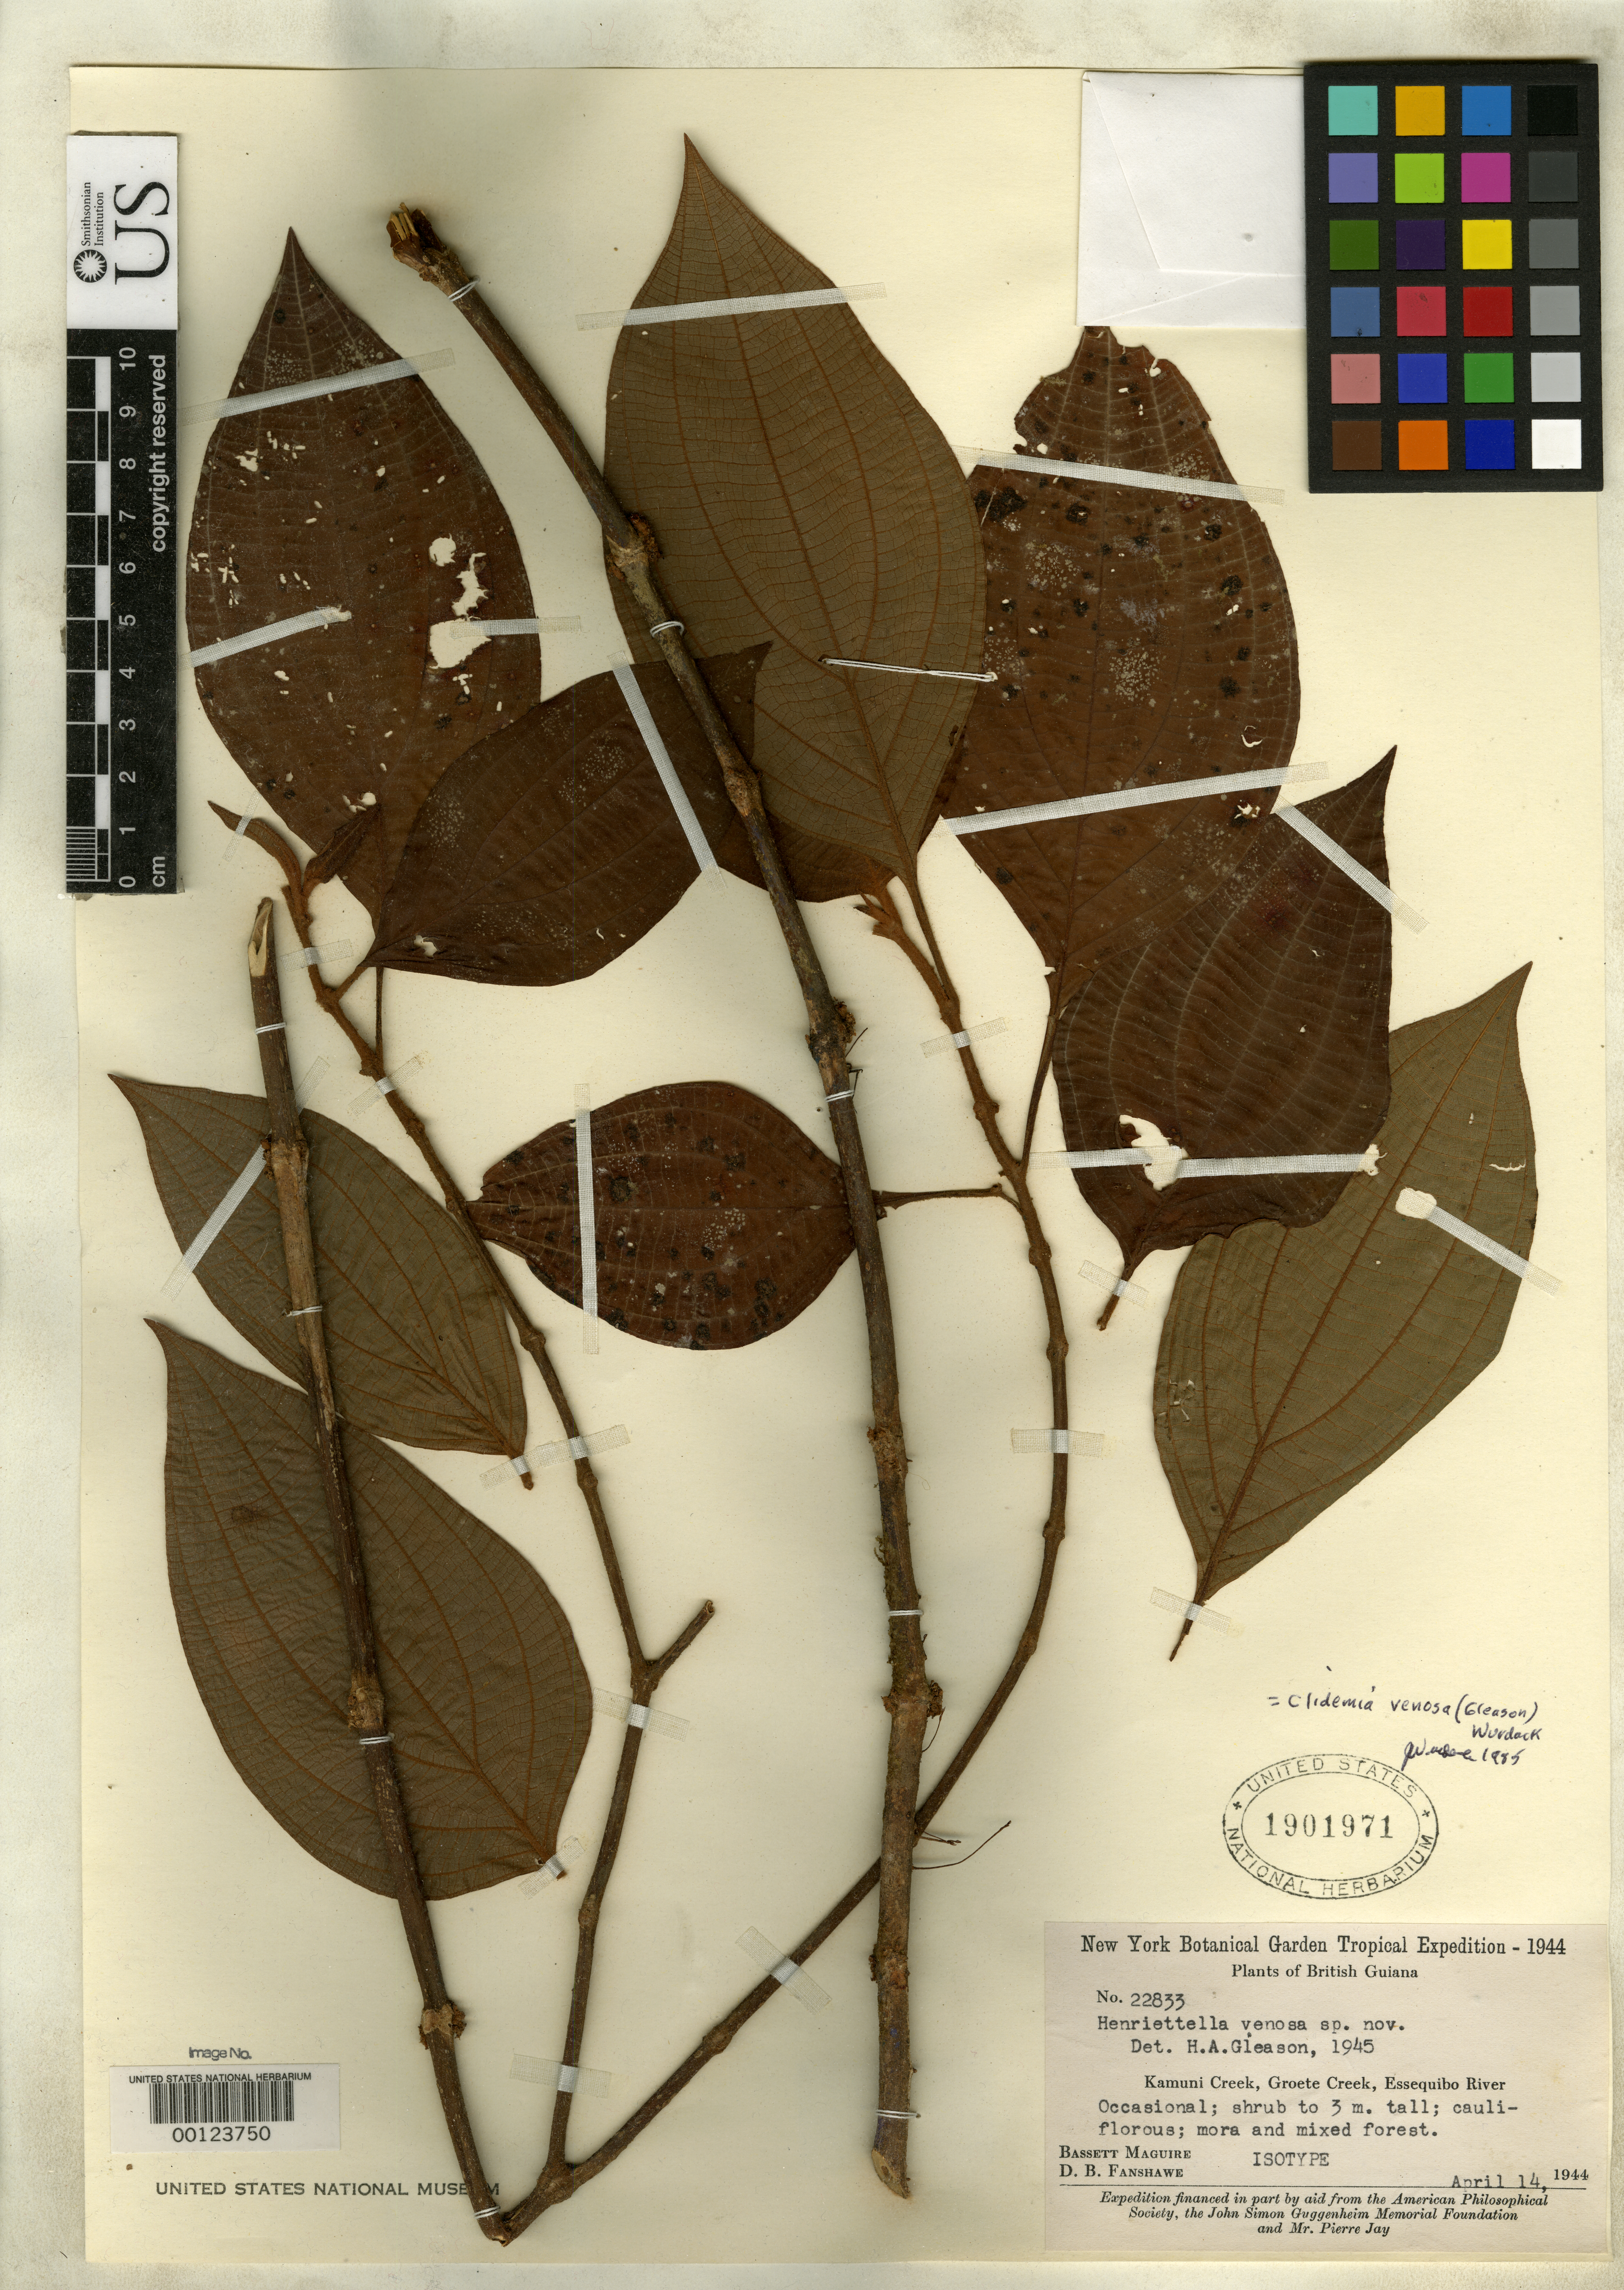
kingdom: Plantae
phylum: Tracheophyta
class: Magnoliopsida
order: Myrtales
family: Melastomataceae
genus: Henriettella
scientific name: Henriettella venosa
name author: Gleason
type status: Isotype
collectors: B. Maguire & D. B. Fanshawe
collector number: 22833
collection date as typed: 14 Apr 1944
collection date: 1944-04-14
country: Guyana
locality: Essequibo River, Kamuni Creek, Groete Creek.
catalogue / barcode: US 1901971